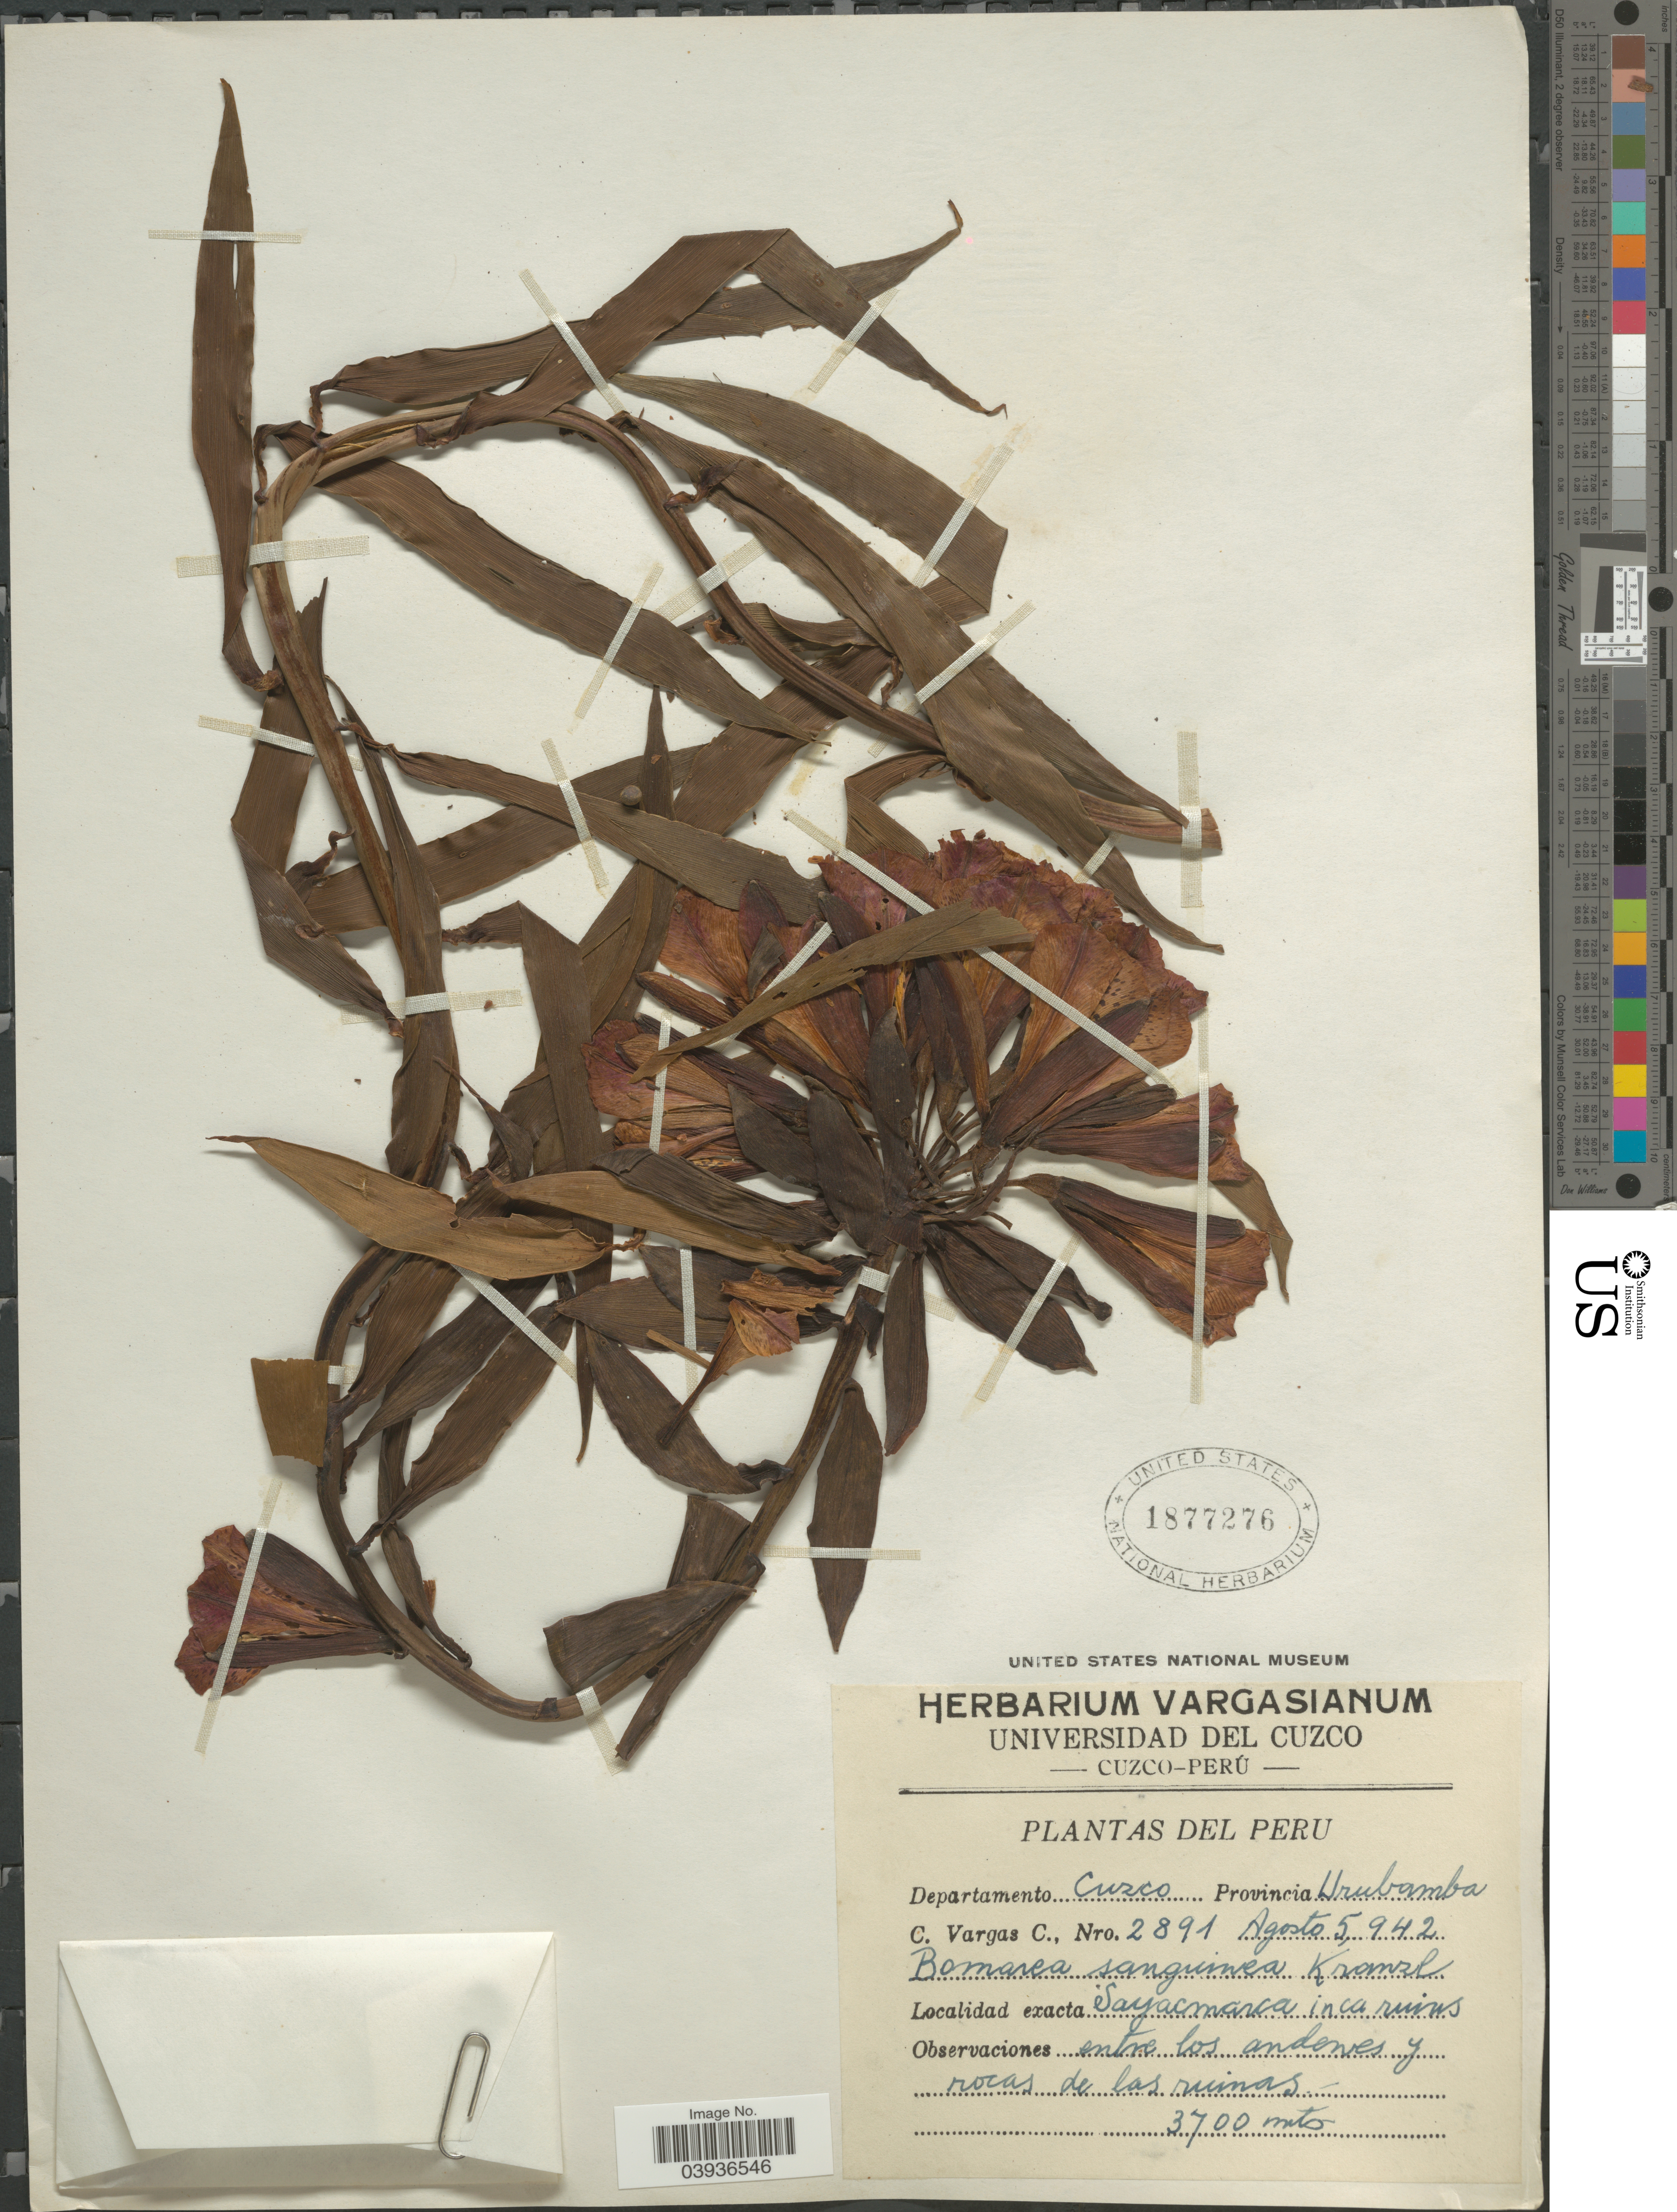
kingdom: Plantae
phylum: Tracheophyta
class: Liliopsida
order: Liliales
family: Alstroemeriaceae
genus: Bomarea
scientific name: Bomarea sanguinea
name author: Kraenzl.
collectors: C. Vargas Calderón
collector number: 2891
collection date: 1942-08-05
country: Peru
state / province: Cusco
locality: Departamento Cuzco. Provincia Urubamba. Sayacmarca inca ruins.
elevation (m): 3700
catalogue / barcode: US 1877276